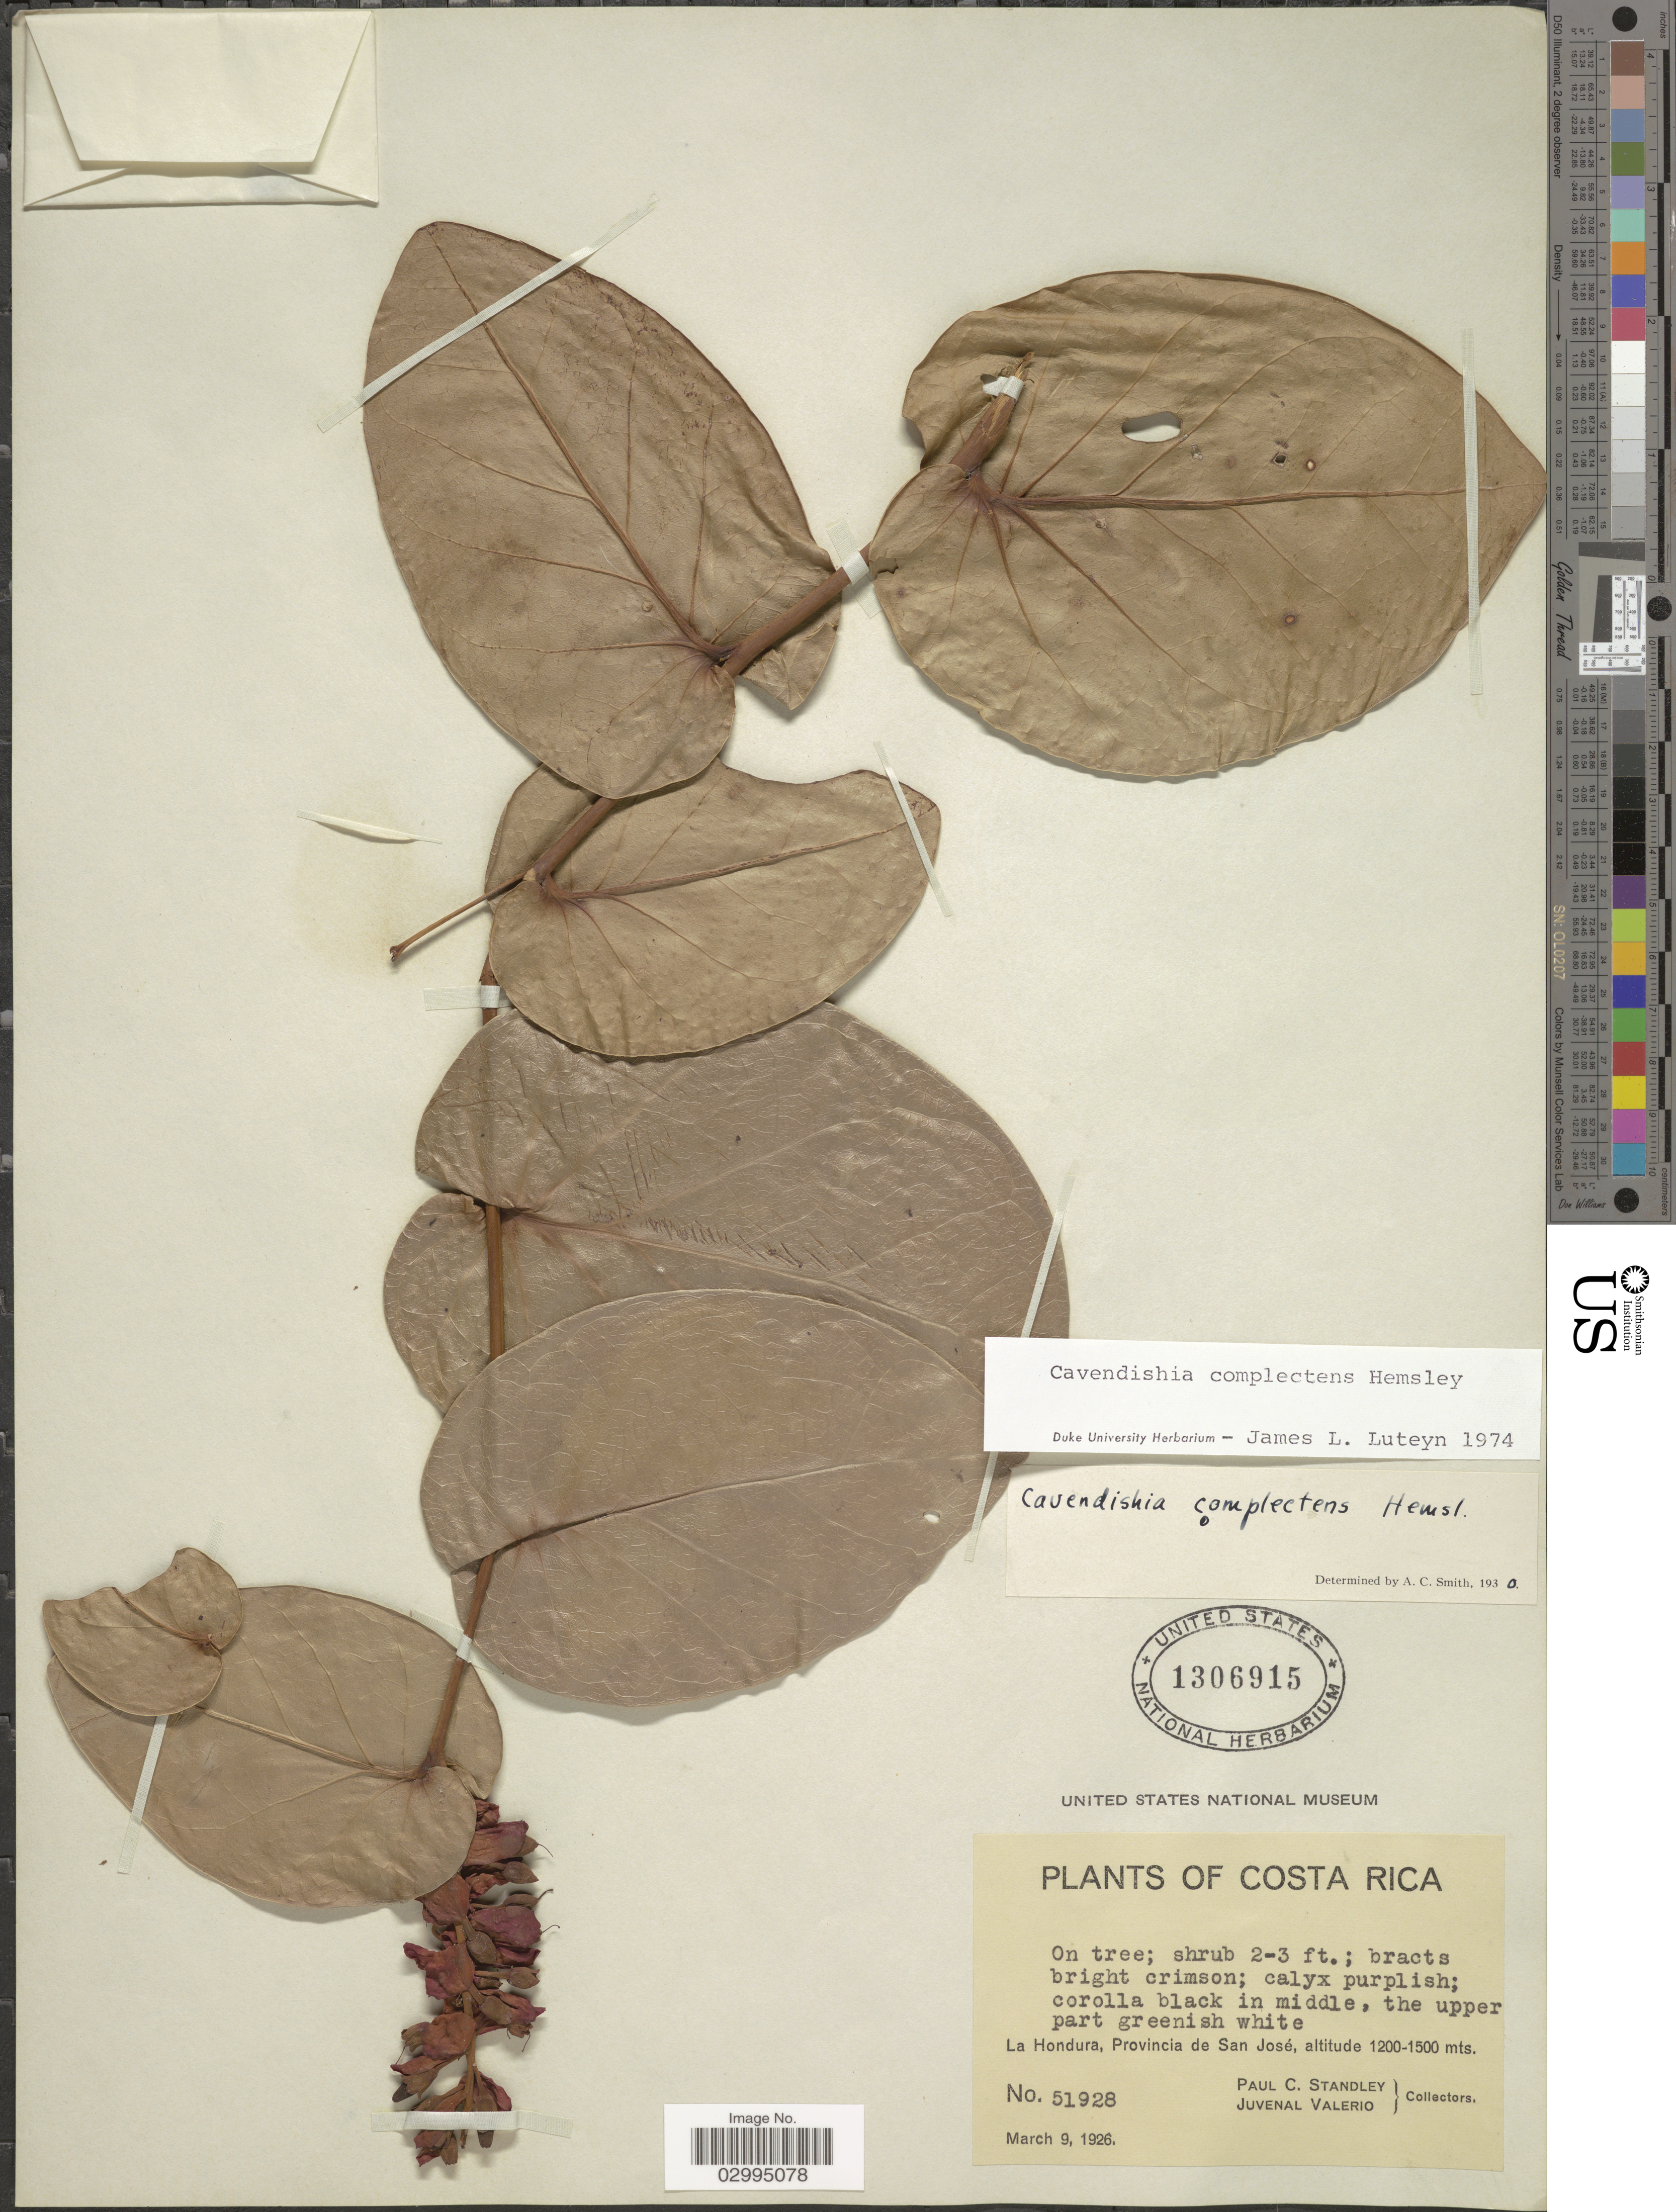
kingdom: Plantae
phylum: Tracheophyta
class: Magnoliopsida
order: Ericales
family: Ericaceae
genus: Cavendishia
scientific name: Cavendishia complectens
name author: Hemsl.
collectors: P. C. Standley & J. Valerio R.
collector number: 51928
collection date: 1926-03-09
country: Costa Rica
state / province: San José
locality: La Hondura, Provincia de San José.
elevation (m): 1200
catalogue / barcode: US 1306915